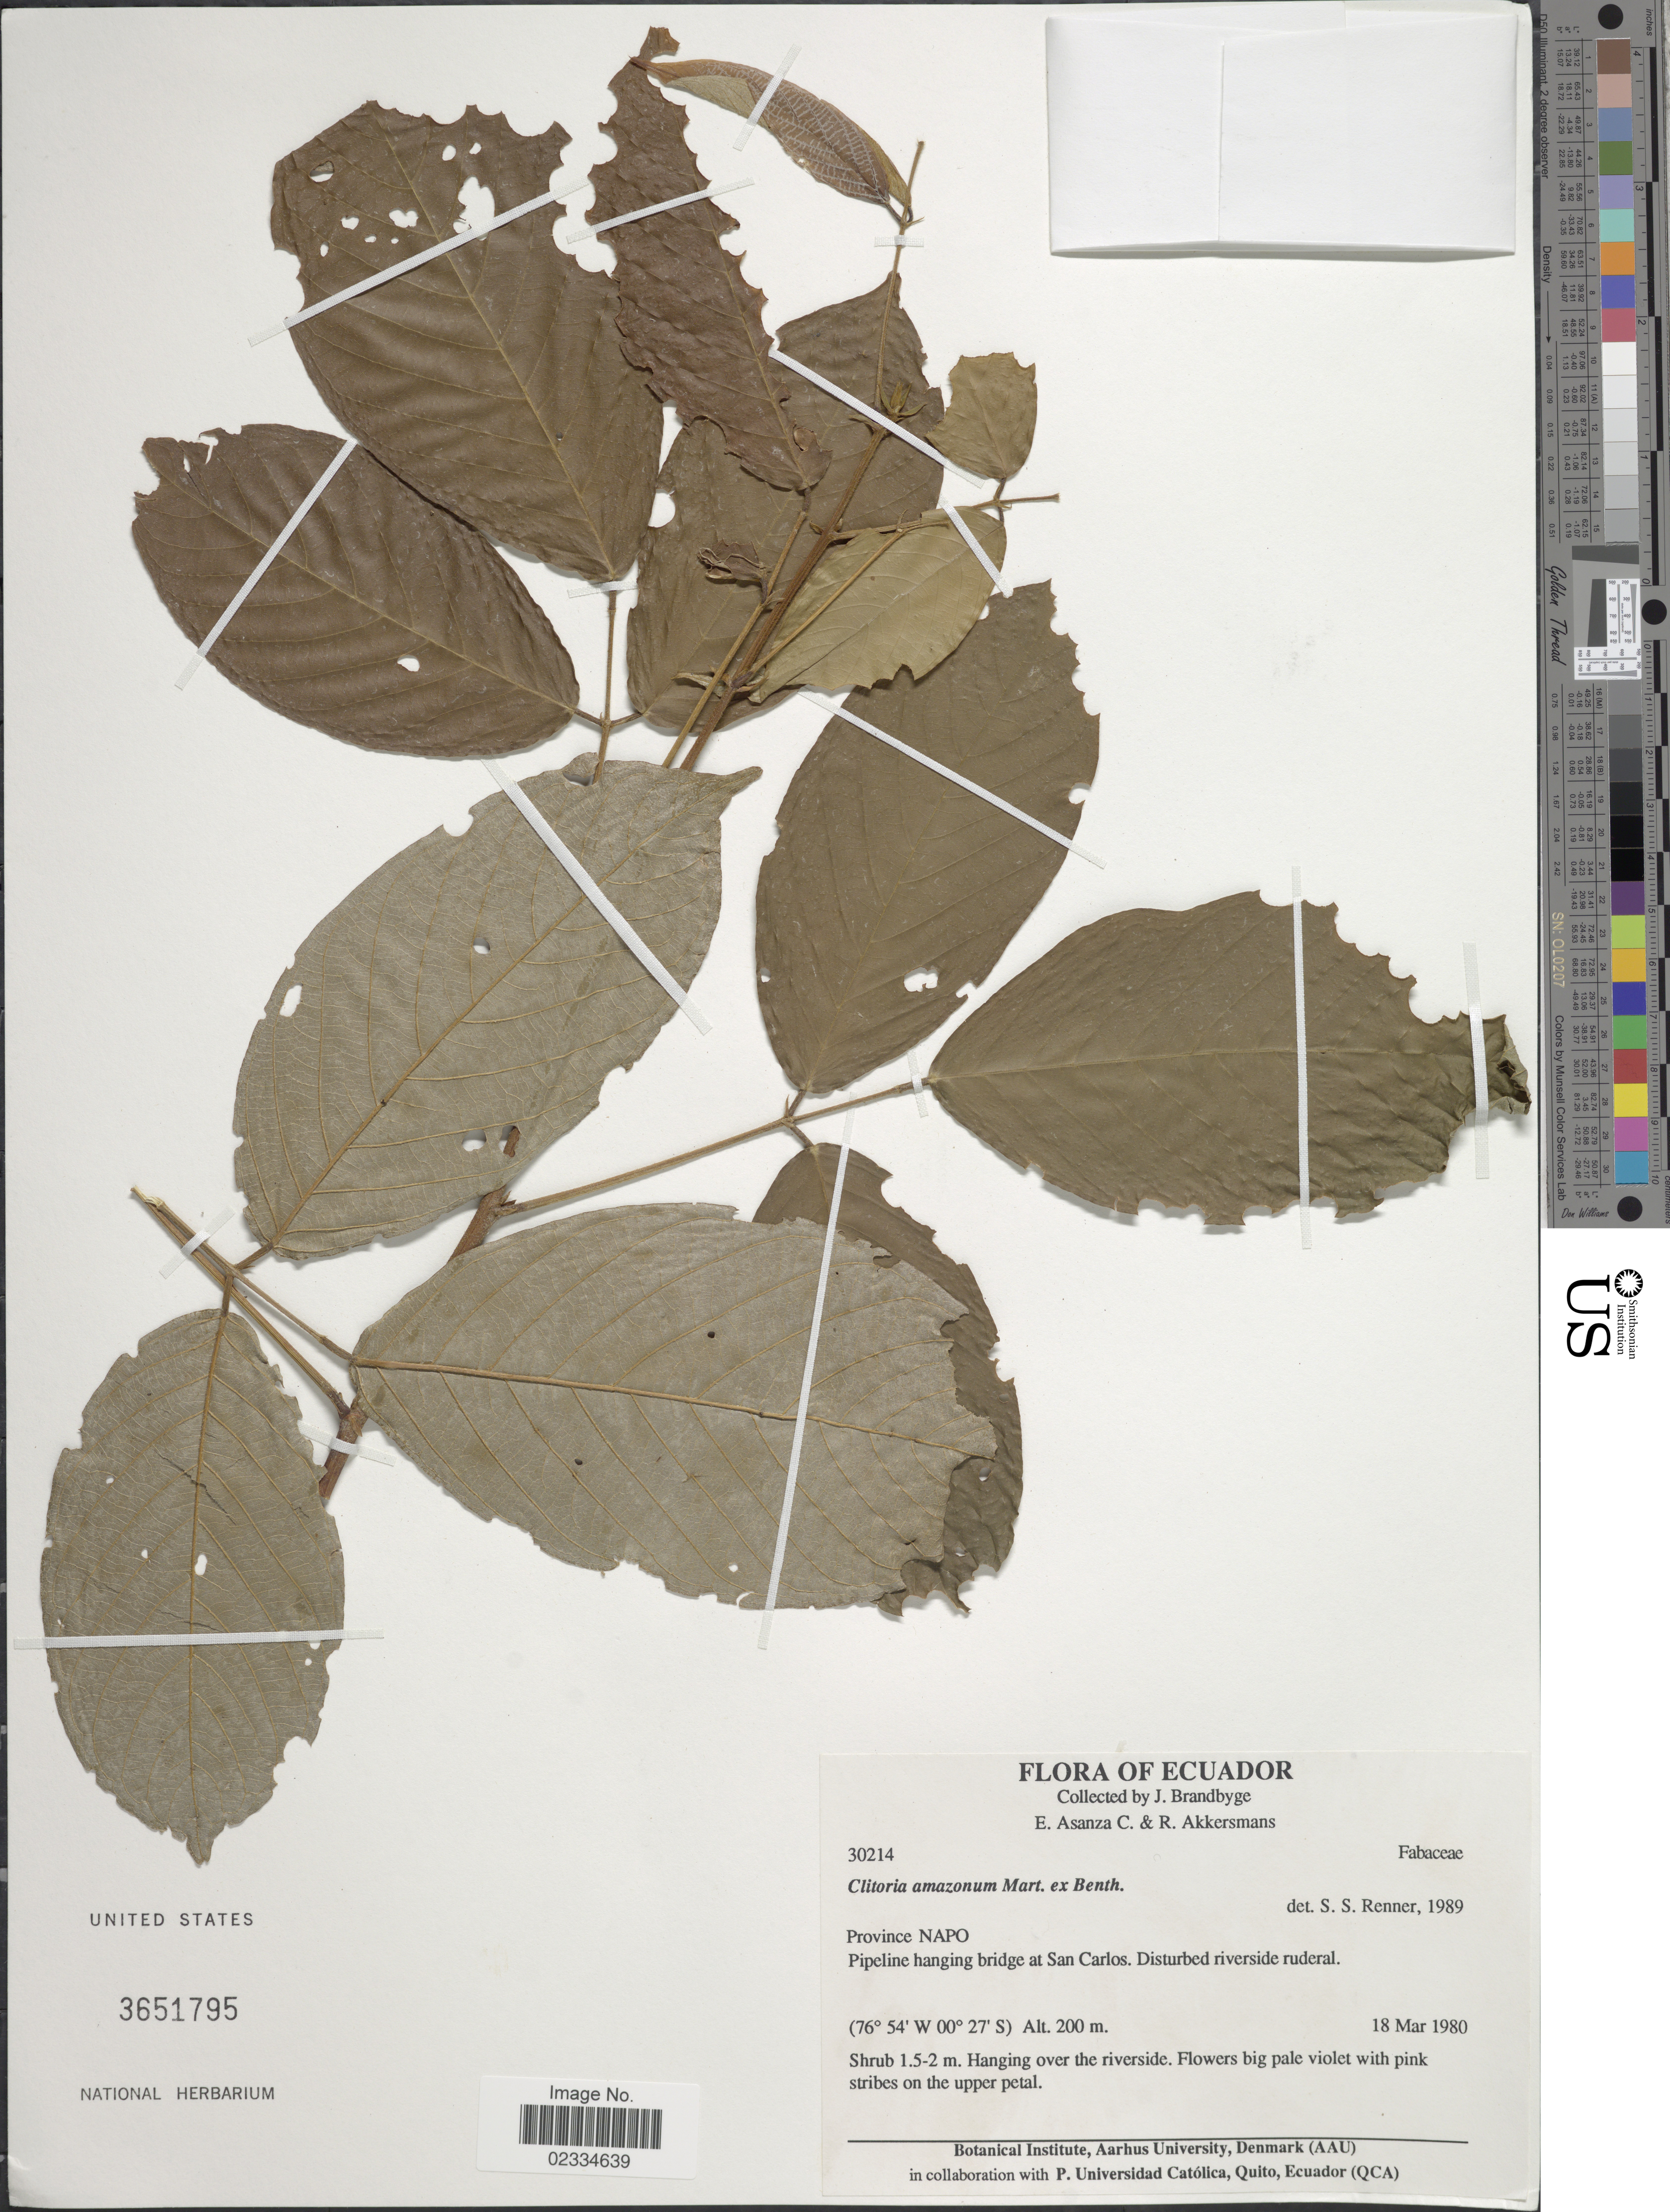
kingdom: Plantae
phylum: Tracheophyta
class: Magnoliopsida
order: Fabales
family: Fabaceae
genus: Clitoria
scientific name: Clitoria amazonum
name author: Mart. ex Benth.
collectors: J. Brandbyge, E. Asanza C. & R. Akkersmans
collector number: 30214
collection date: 1980-03-18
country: Ecuador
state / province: Napo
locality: Province Napo, Pipeline hanging bridge at San Carlos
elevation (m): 200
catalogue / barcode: US 3651795